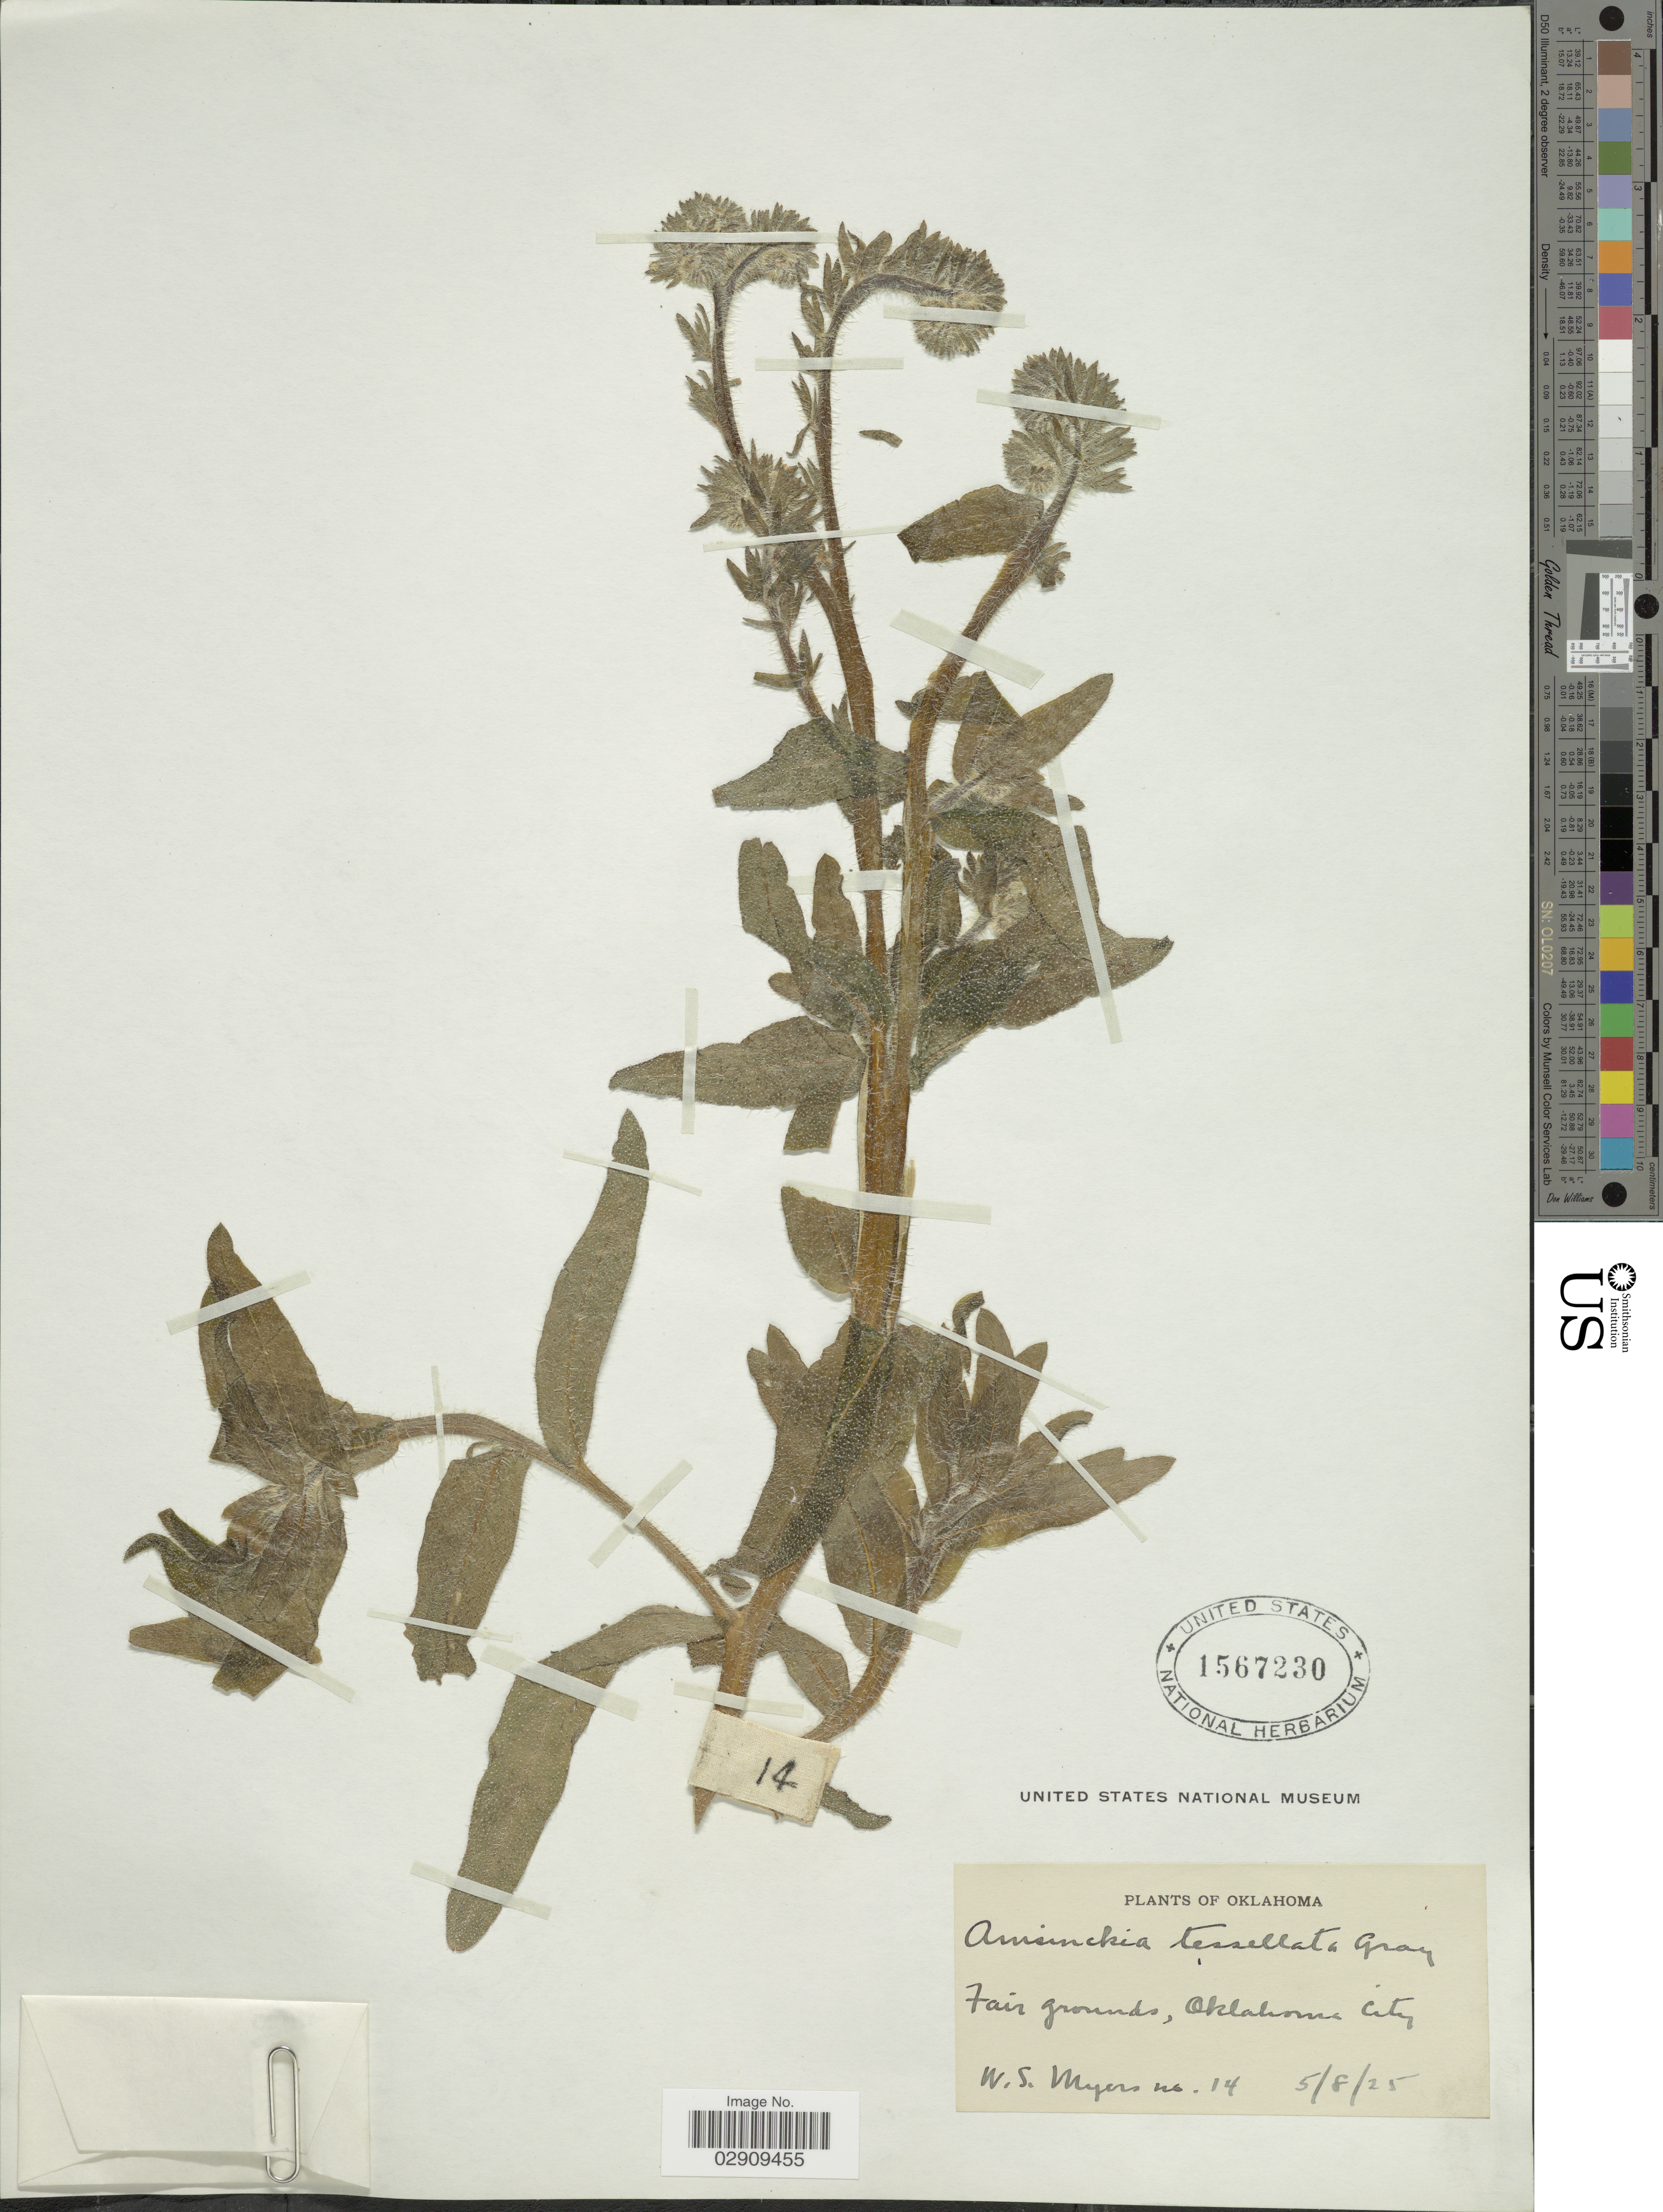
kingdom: Plantae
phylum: Tracheophyta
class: Magnoliopsida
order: Boraginales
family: Boraginaceae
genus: Amsinckia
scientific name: Amsinckia tessellata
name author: A. Gray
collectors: W. Myers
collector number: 14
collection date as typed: Transcribed d/m/y: 8/5/25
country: United States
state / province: Oklahoma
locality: Fair grounds, Oklahoma City.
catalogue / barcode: US 1567230